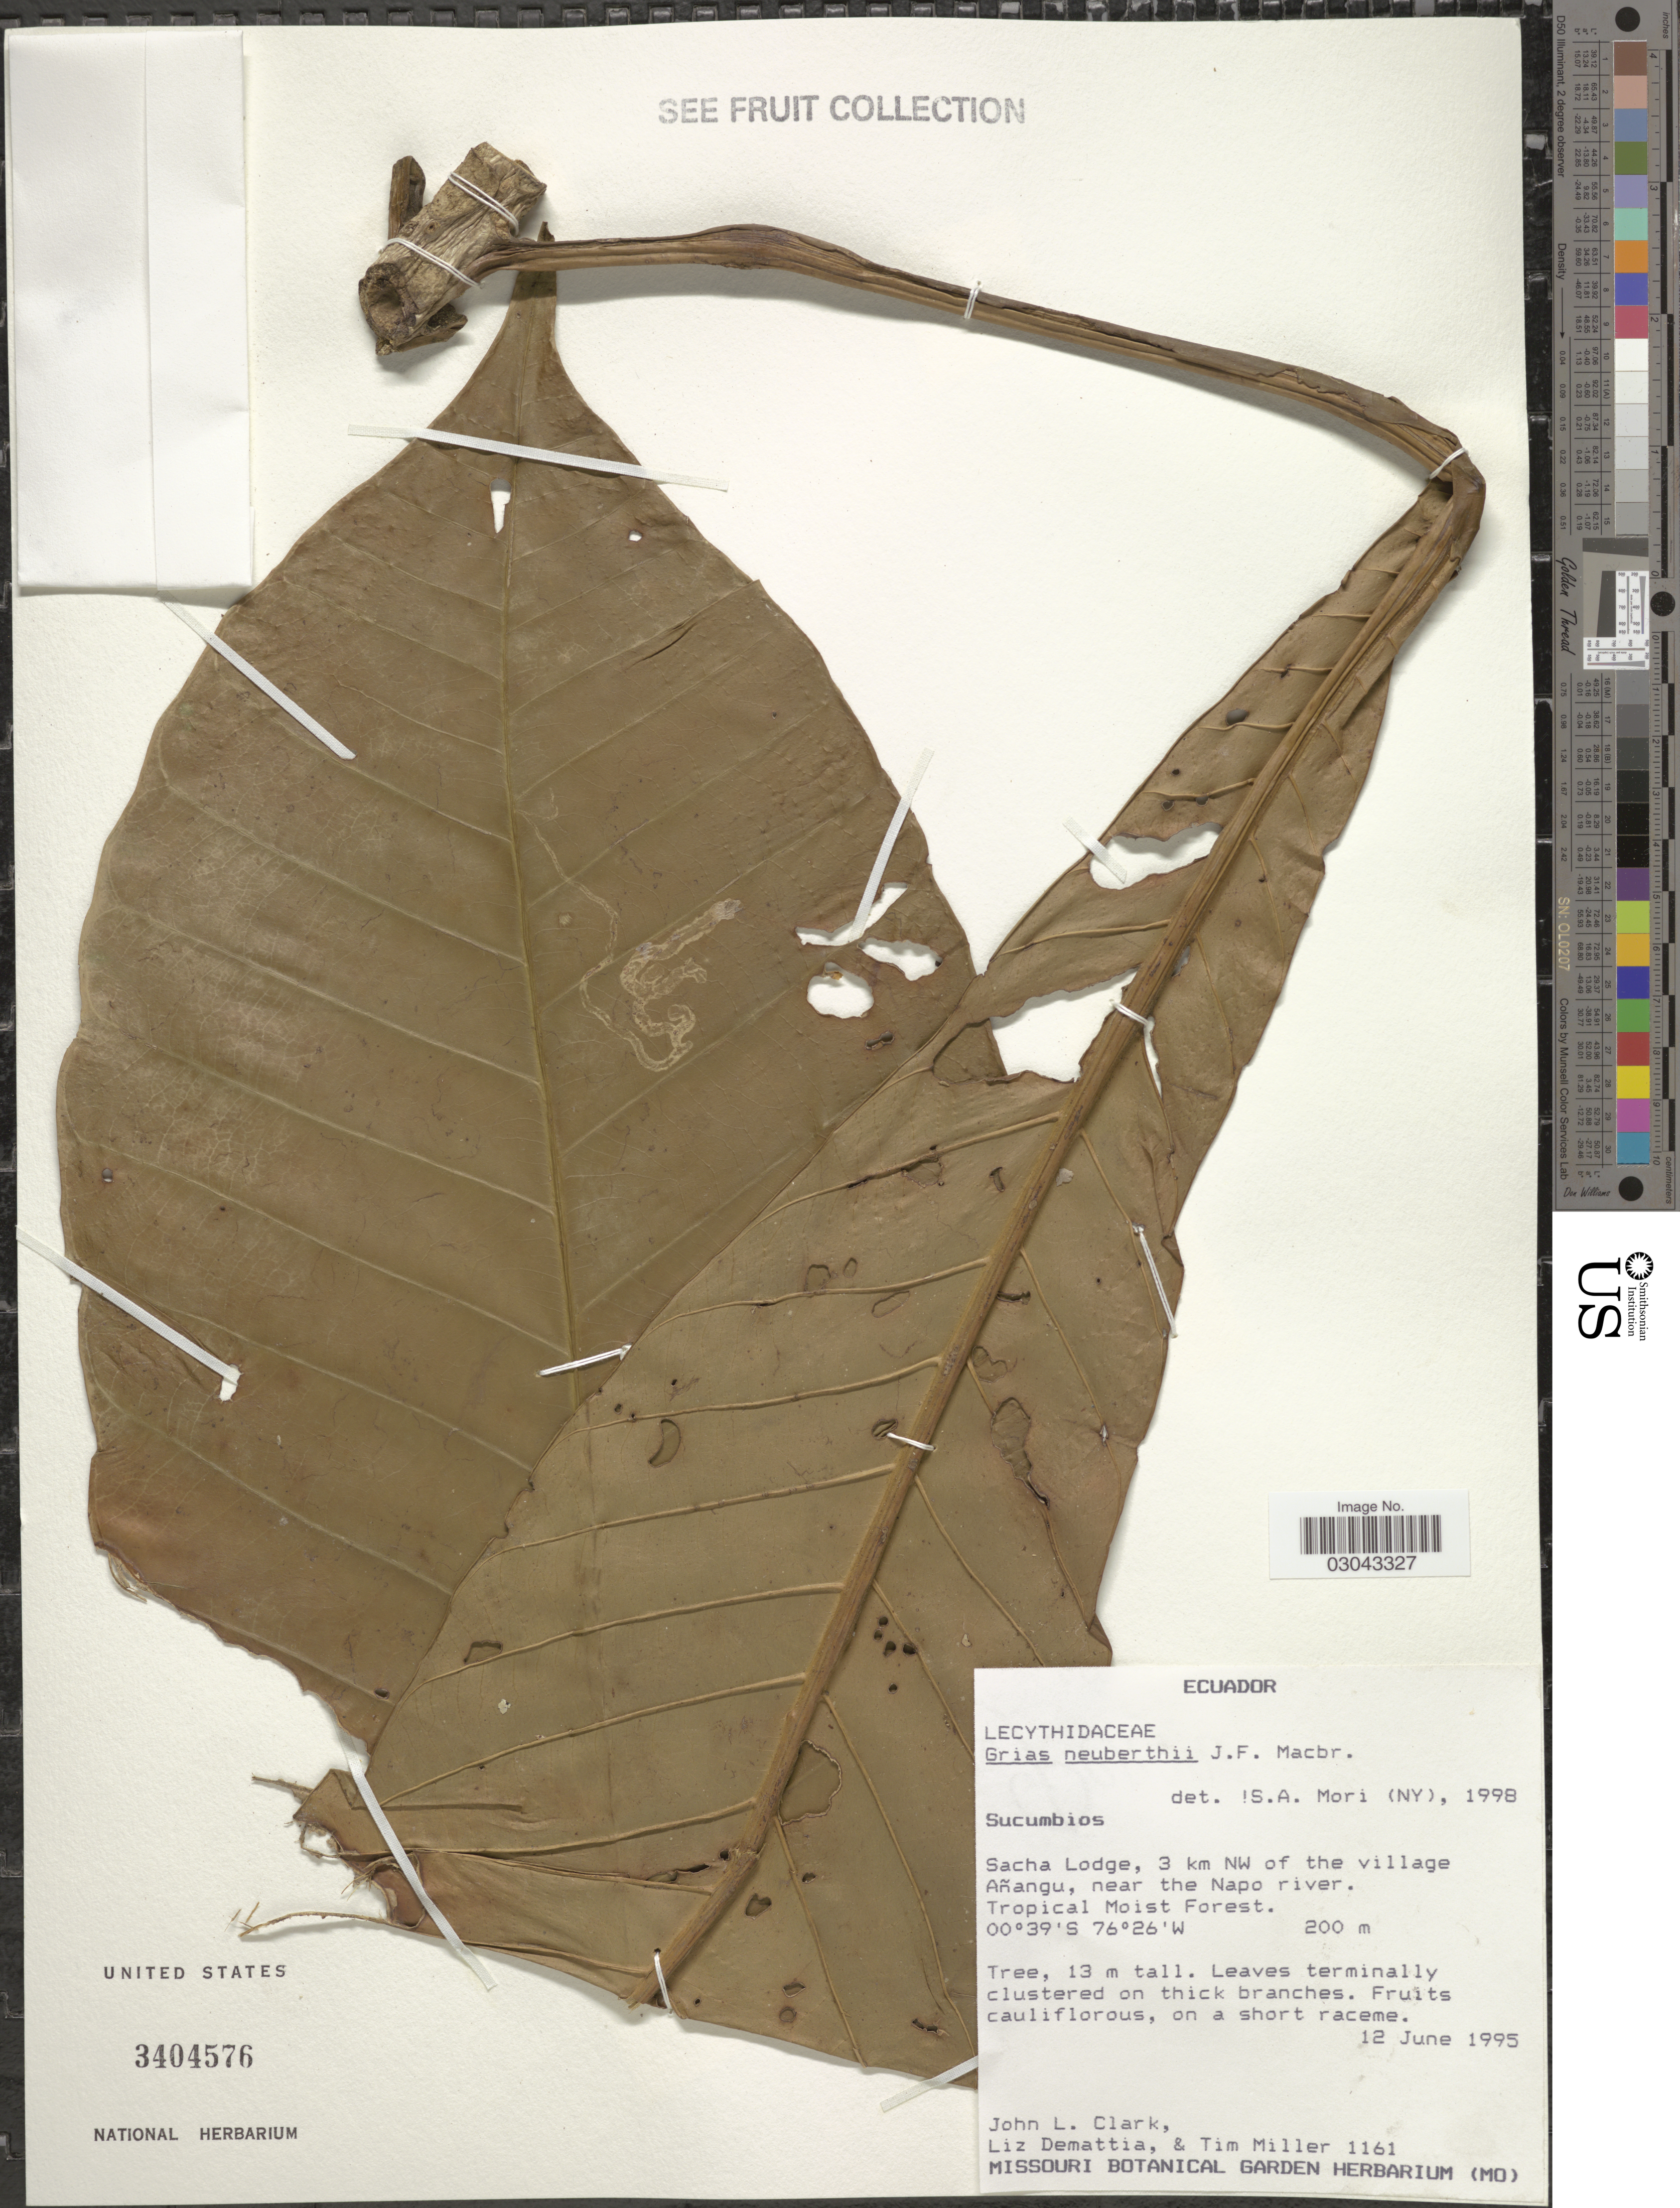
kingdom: Plantae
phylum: Tracheophyta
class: Magnoliopsida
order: Ericales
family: Lecythidaceae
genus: Grias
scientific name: Grias neuberthii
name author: J.F. Macbr.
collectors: J. L. Clark, L. Demattia & T. Miller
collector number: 1161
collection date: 1995-06-12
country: Ecuador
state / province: Sucumbíos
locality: Sacha Lodge, 3 km NW of the village, Añangu, near the Napo river, Tropical Moist Forest.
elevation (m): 200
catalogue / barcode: US 3404576